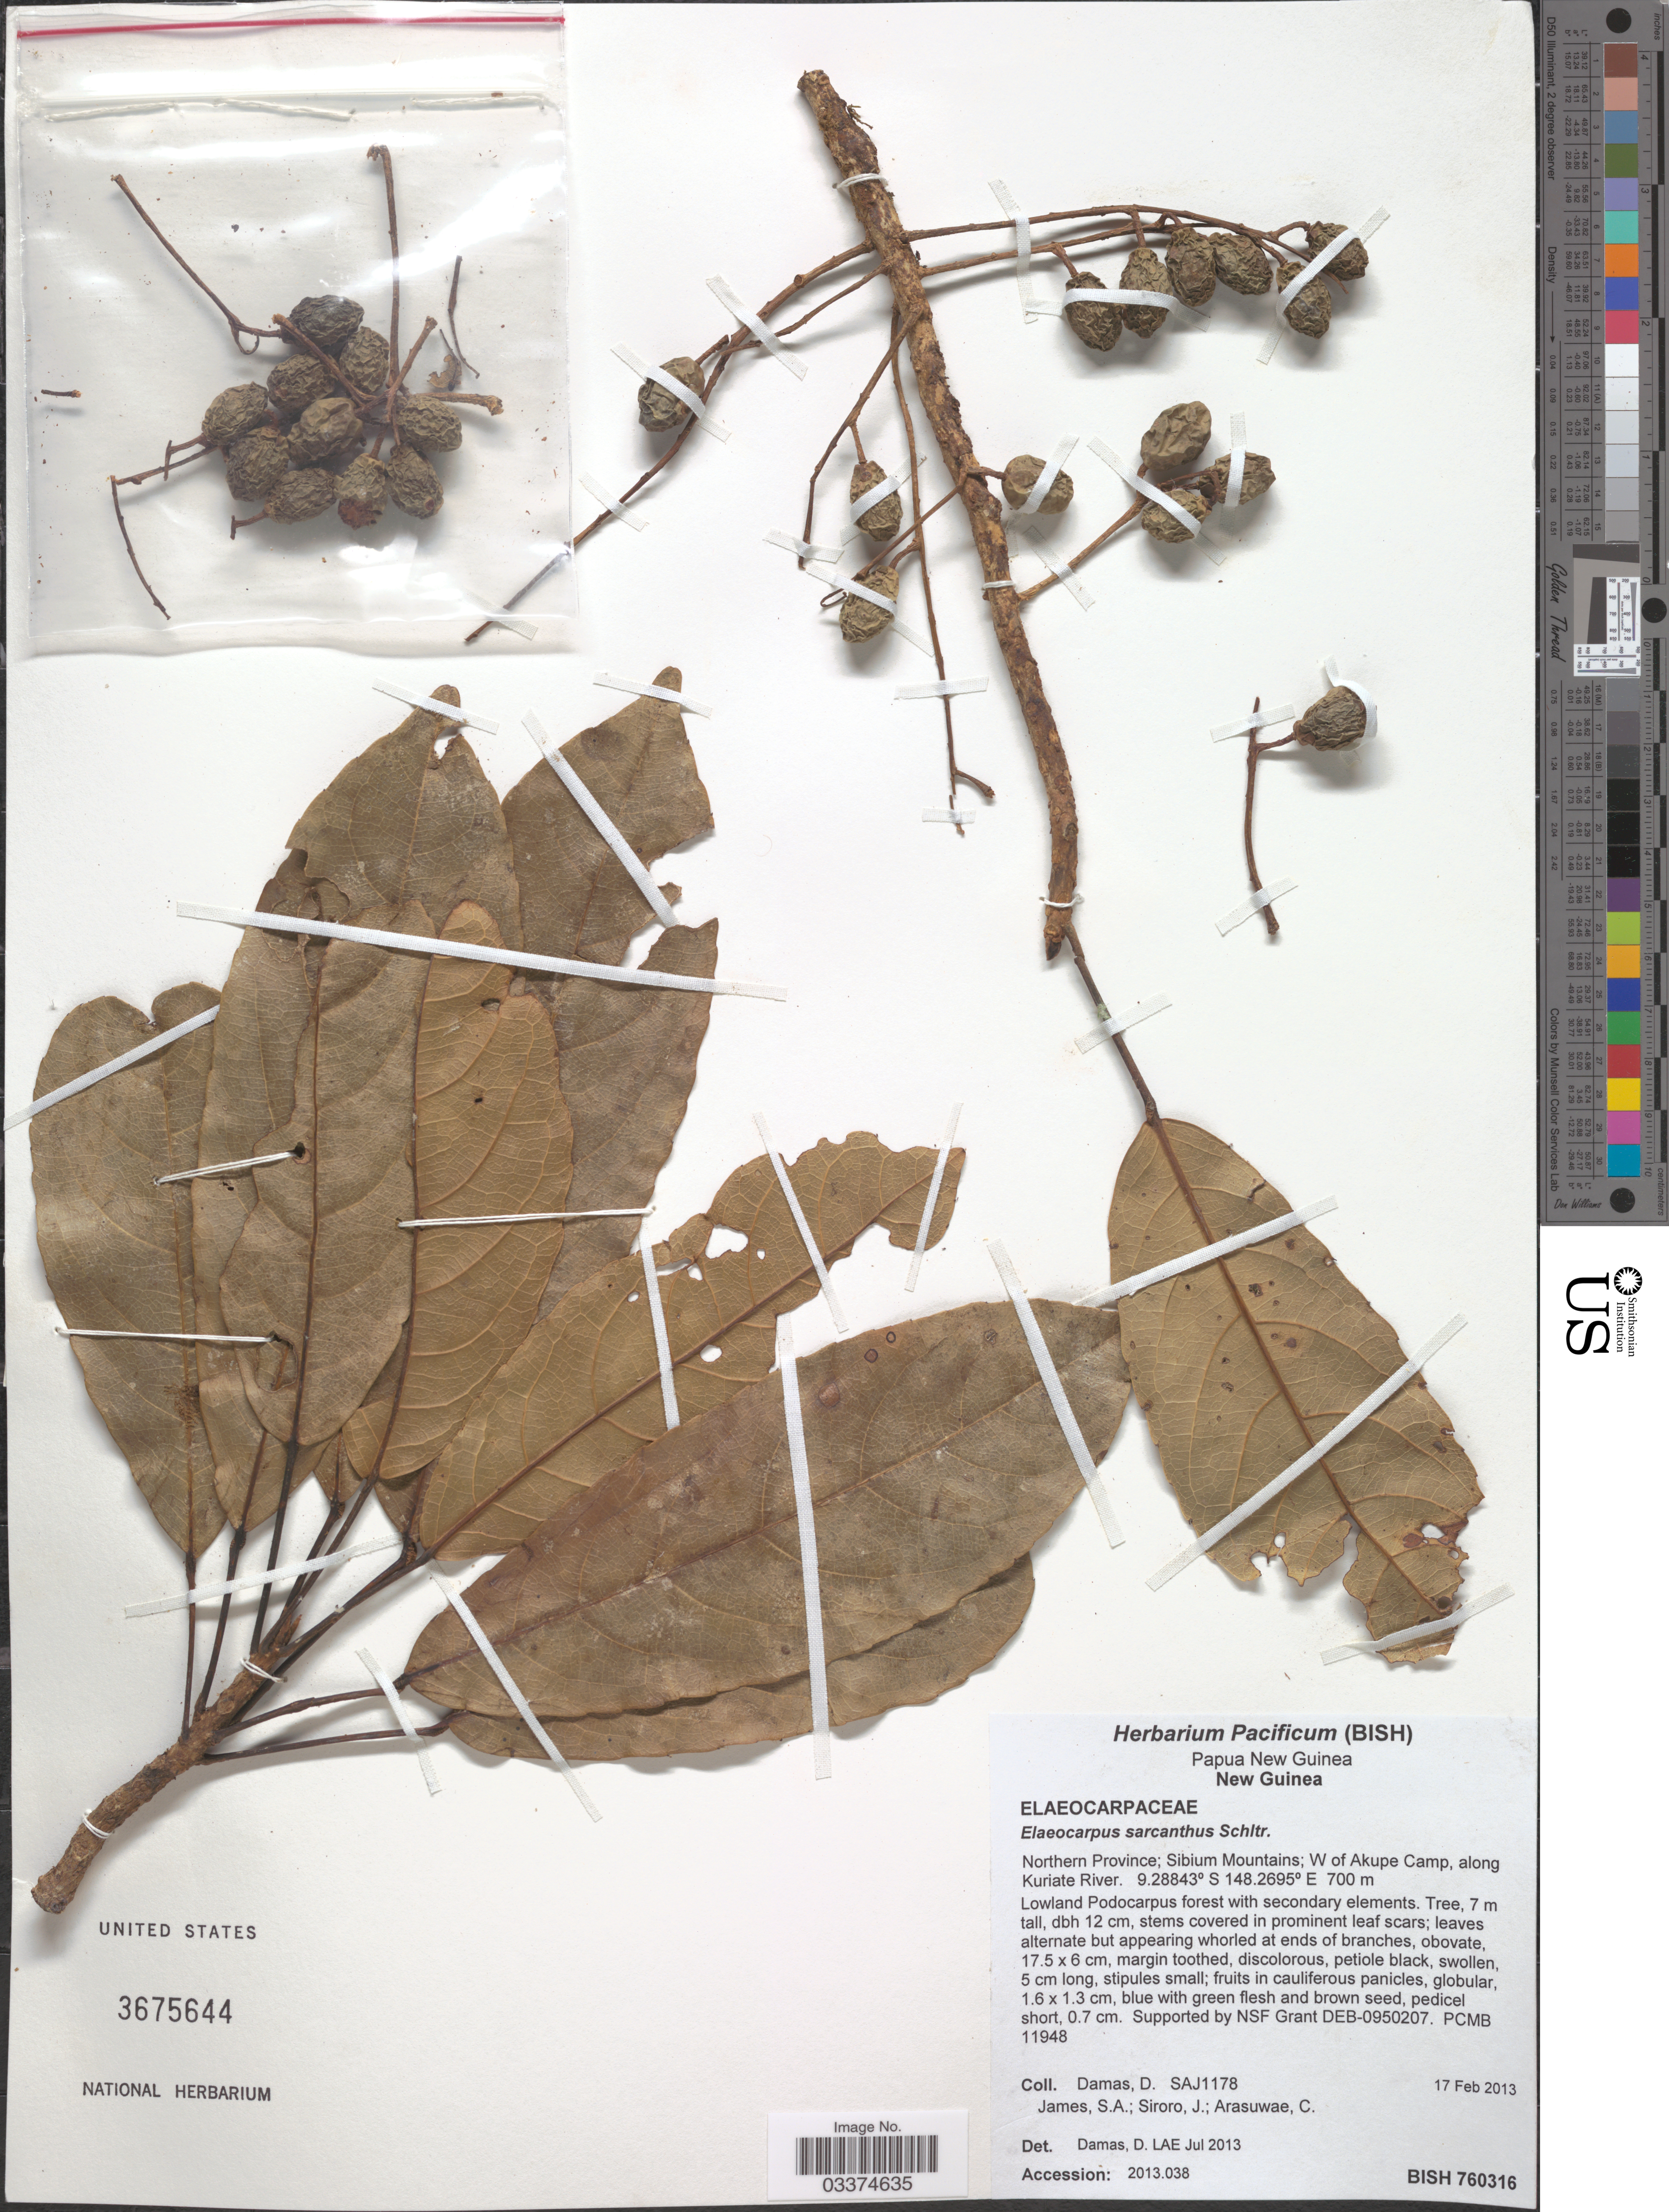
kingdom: Plantae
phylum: Tracheophyta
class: Magnoliopsida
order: Oxalidales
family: Elaeocarpaceae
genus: Elaeocarpus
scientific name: Elaeocarpus sarcanthus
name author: Schltr.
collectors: D. Damas, S. James, J. Siroro & C. Arasuwae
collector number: SAJ1178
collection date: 2013-02-17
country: Papua New Guinea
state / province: Northern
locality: New Guinea, Sibium Mountains; W of Akupe Camp, along Kuriate River.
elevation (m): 700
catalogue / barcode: US 3675644